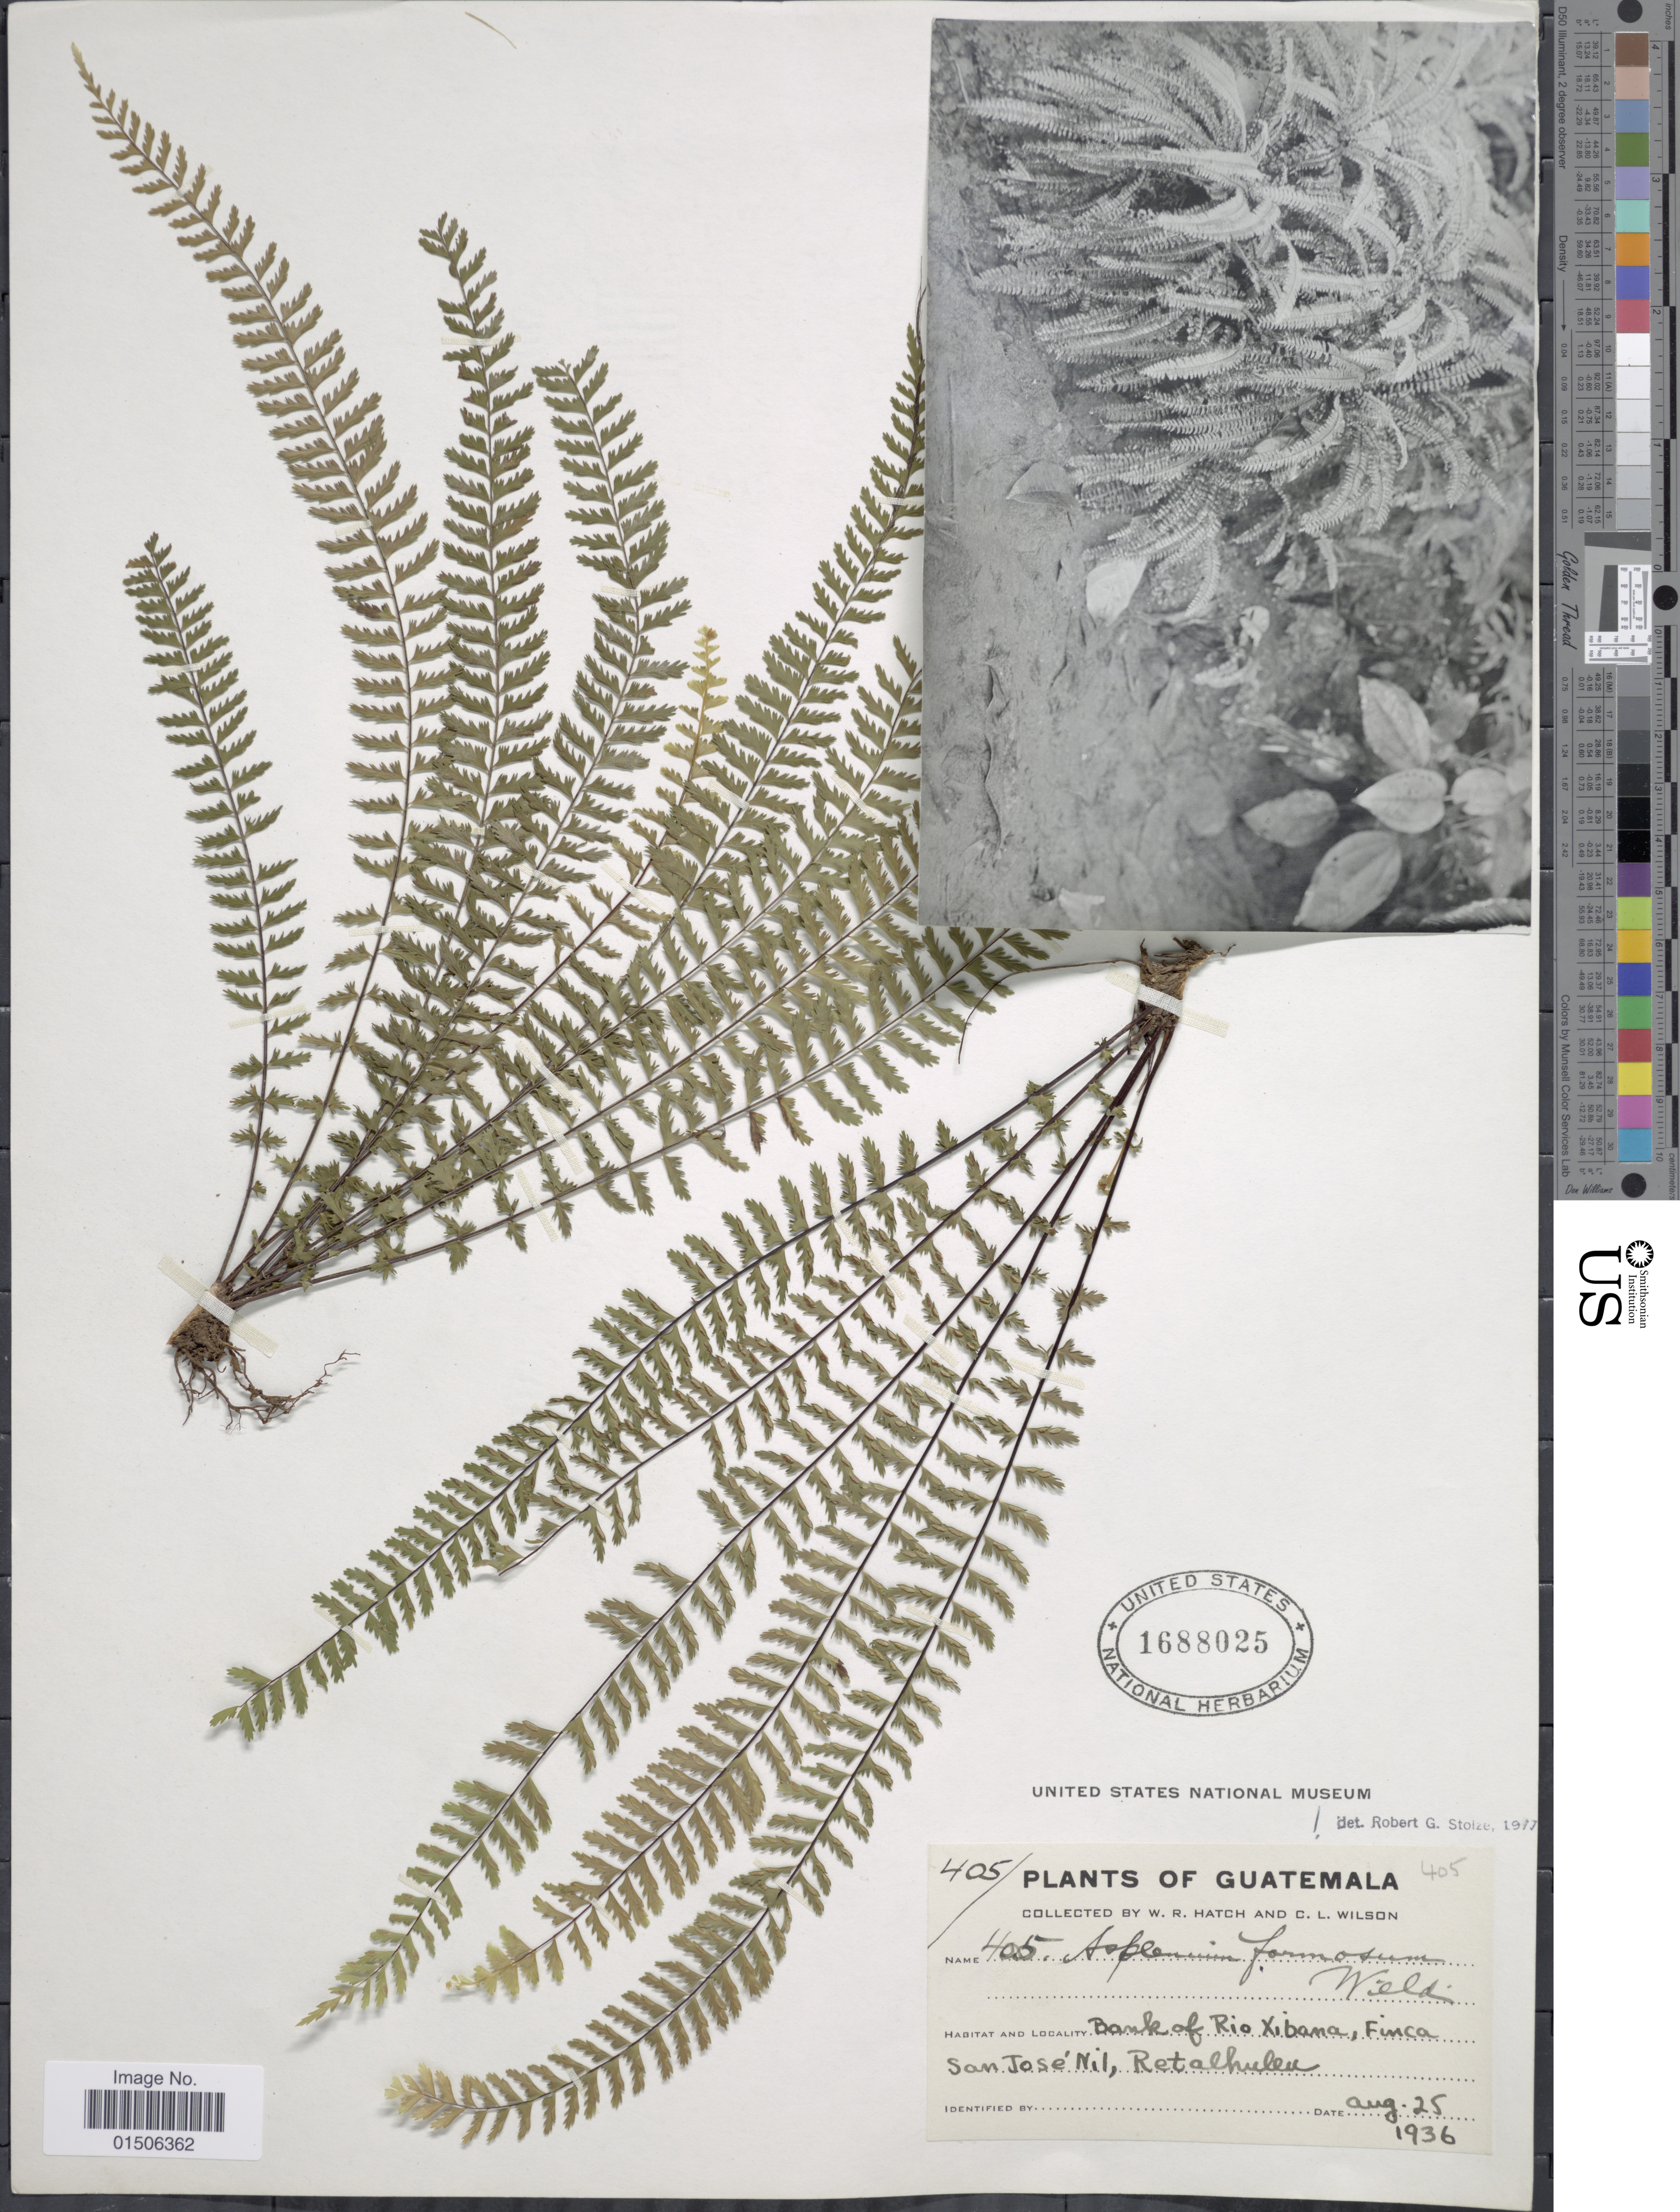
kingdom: Plantae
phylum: Tracheophyta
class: Polypodiopsida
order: Polypodiales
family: Aspleniaceae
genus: Asplenium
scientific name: Asplenium formosum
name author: Willd.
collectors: W. Hatch & C. L. Wilson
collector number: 405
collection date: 1936-08-25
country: Guatemala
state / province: Retalhuleu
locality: Bank of Rio Xibana, Finca Sam José Nil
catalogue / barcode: US 1688025